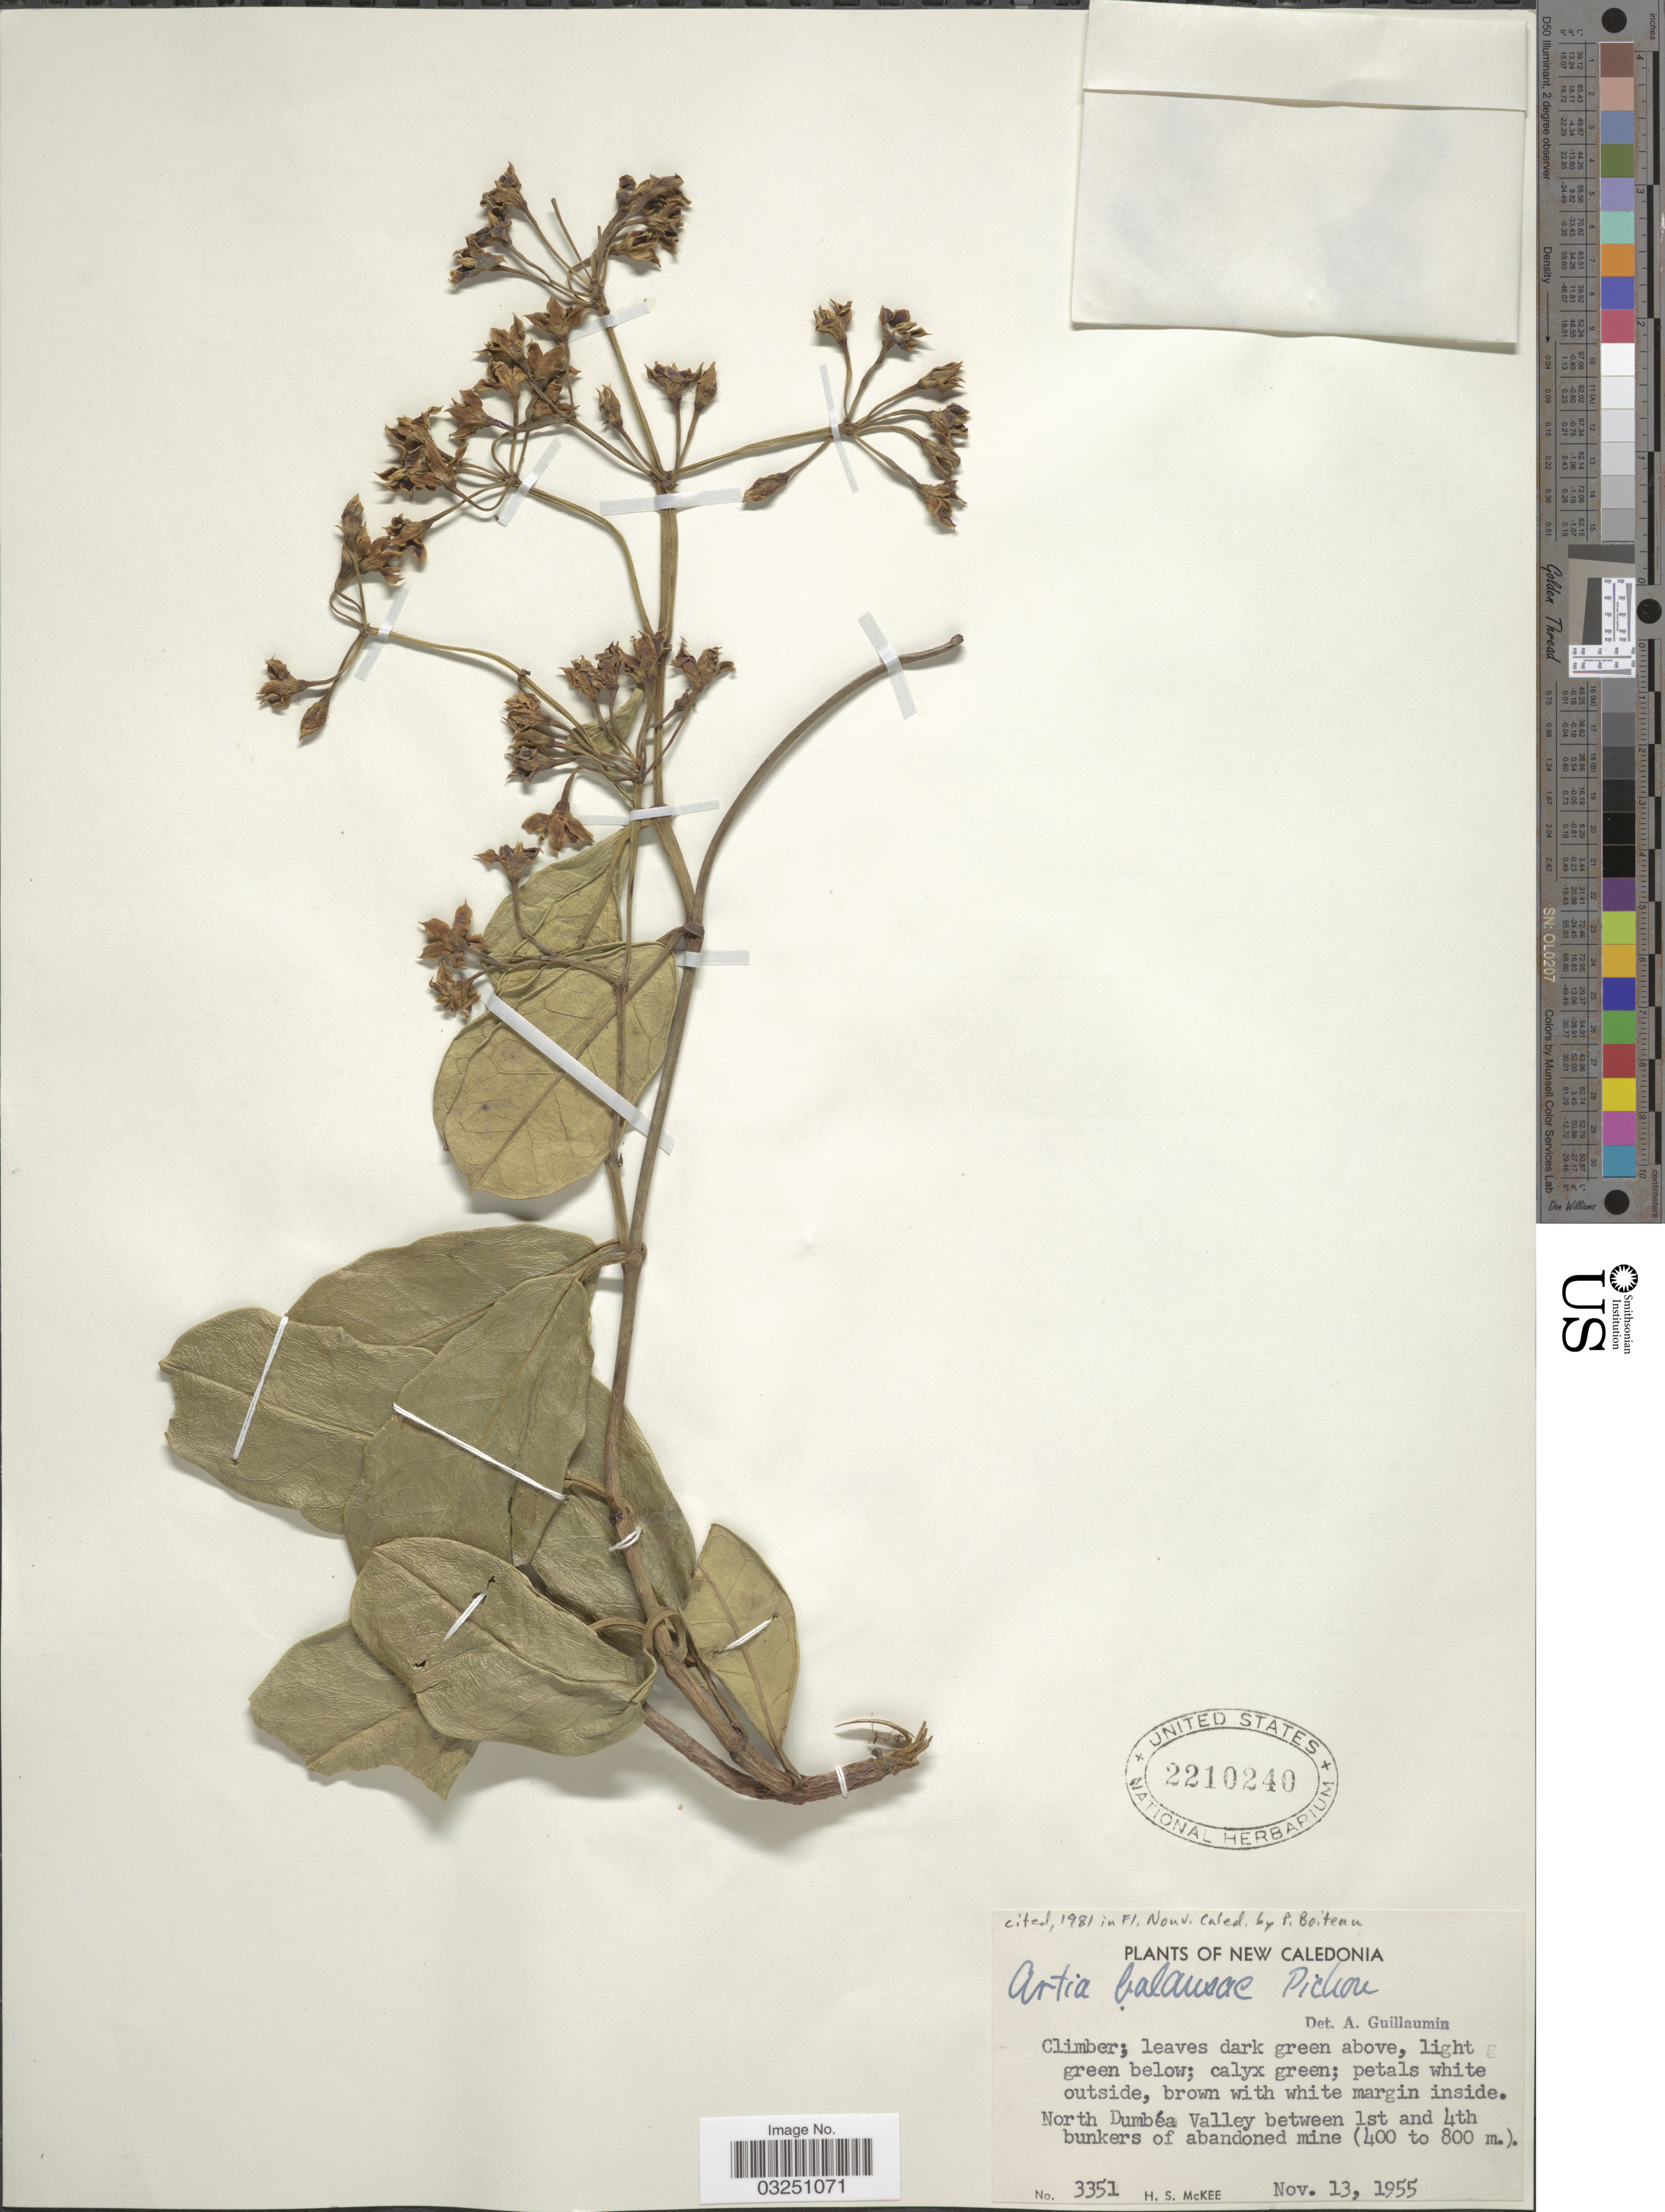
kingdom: Plantae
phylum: Tracheophyta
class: Magnoliopsida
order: Gentianales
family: Apocynaceae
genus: Artia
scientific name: Artia balansae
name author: (Baill.) Pichon ex Guillaumin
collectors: H. S. McKee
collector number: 3351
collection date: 1955-11-13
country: New Caledonia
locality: North Dumbéa Valley between 1st and 4th bunkers of abandoned mine.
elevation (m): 400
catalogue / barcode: US 2210240